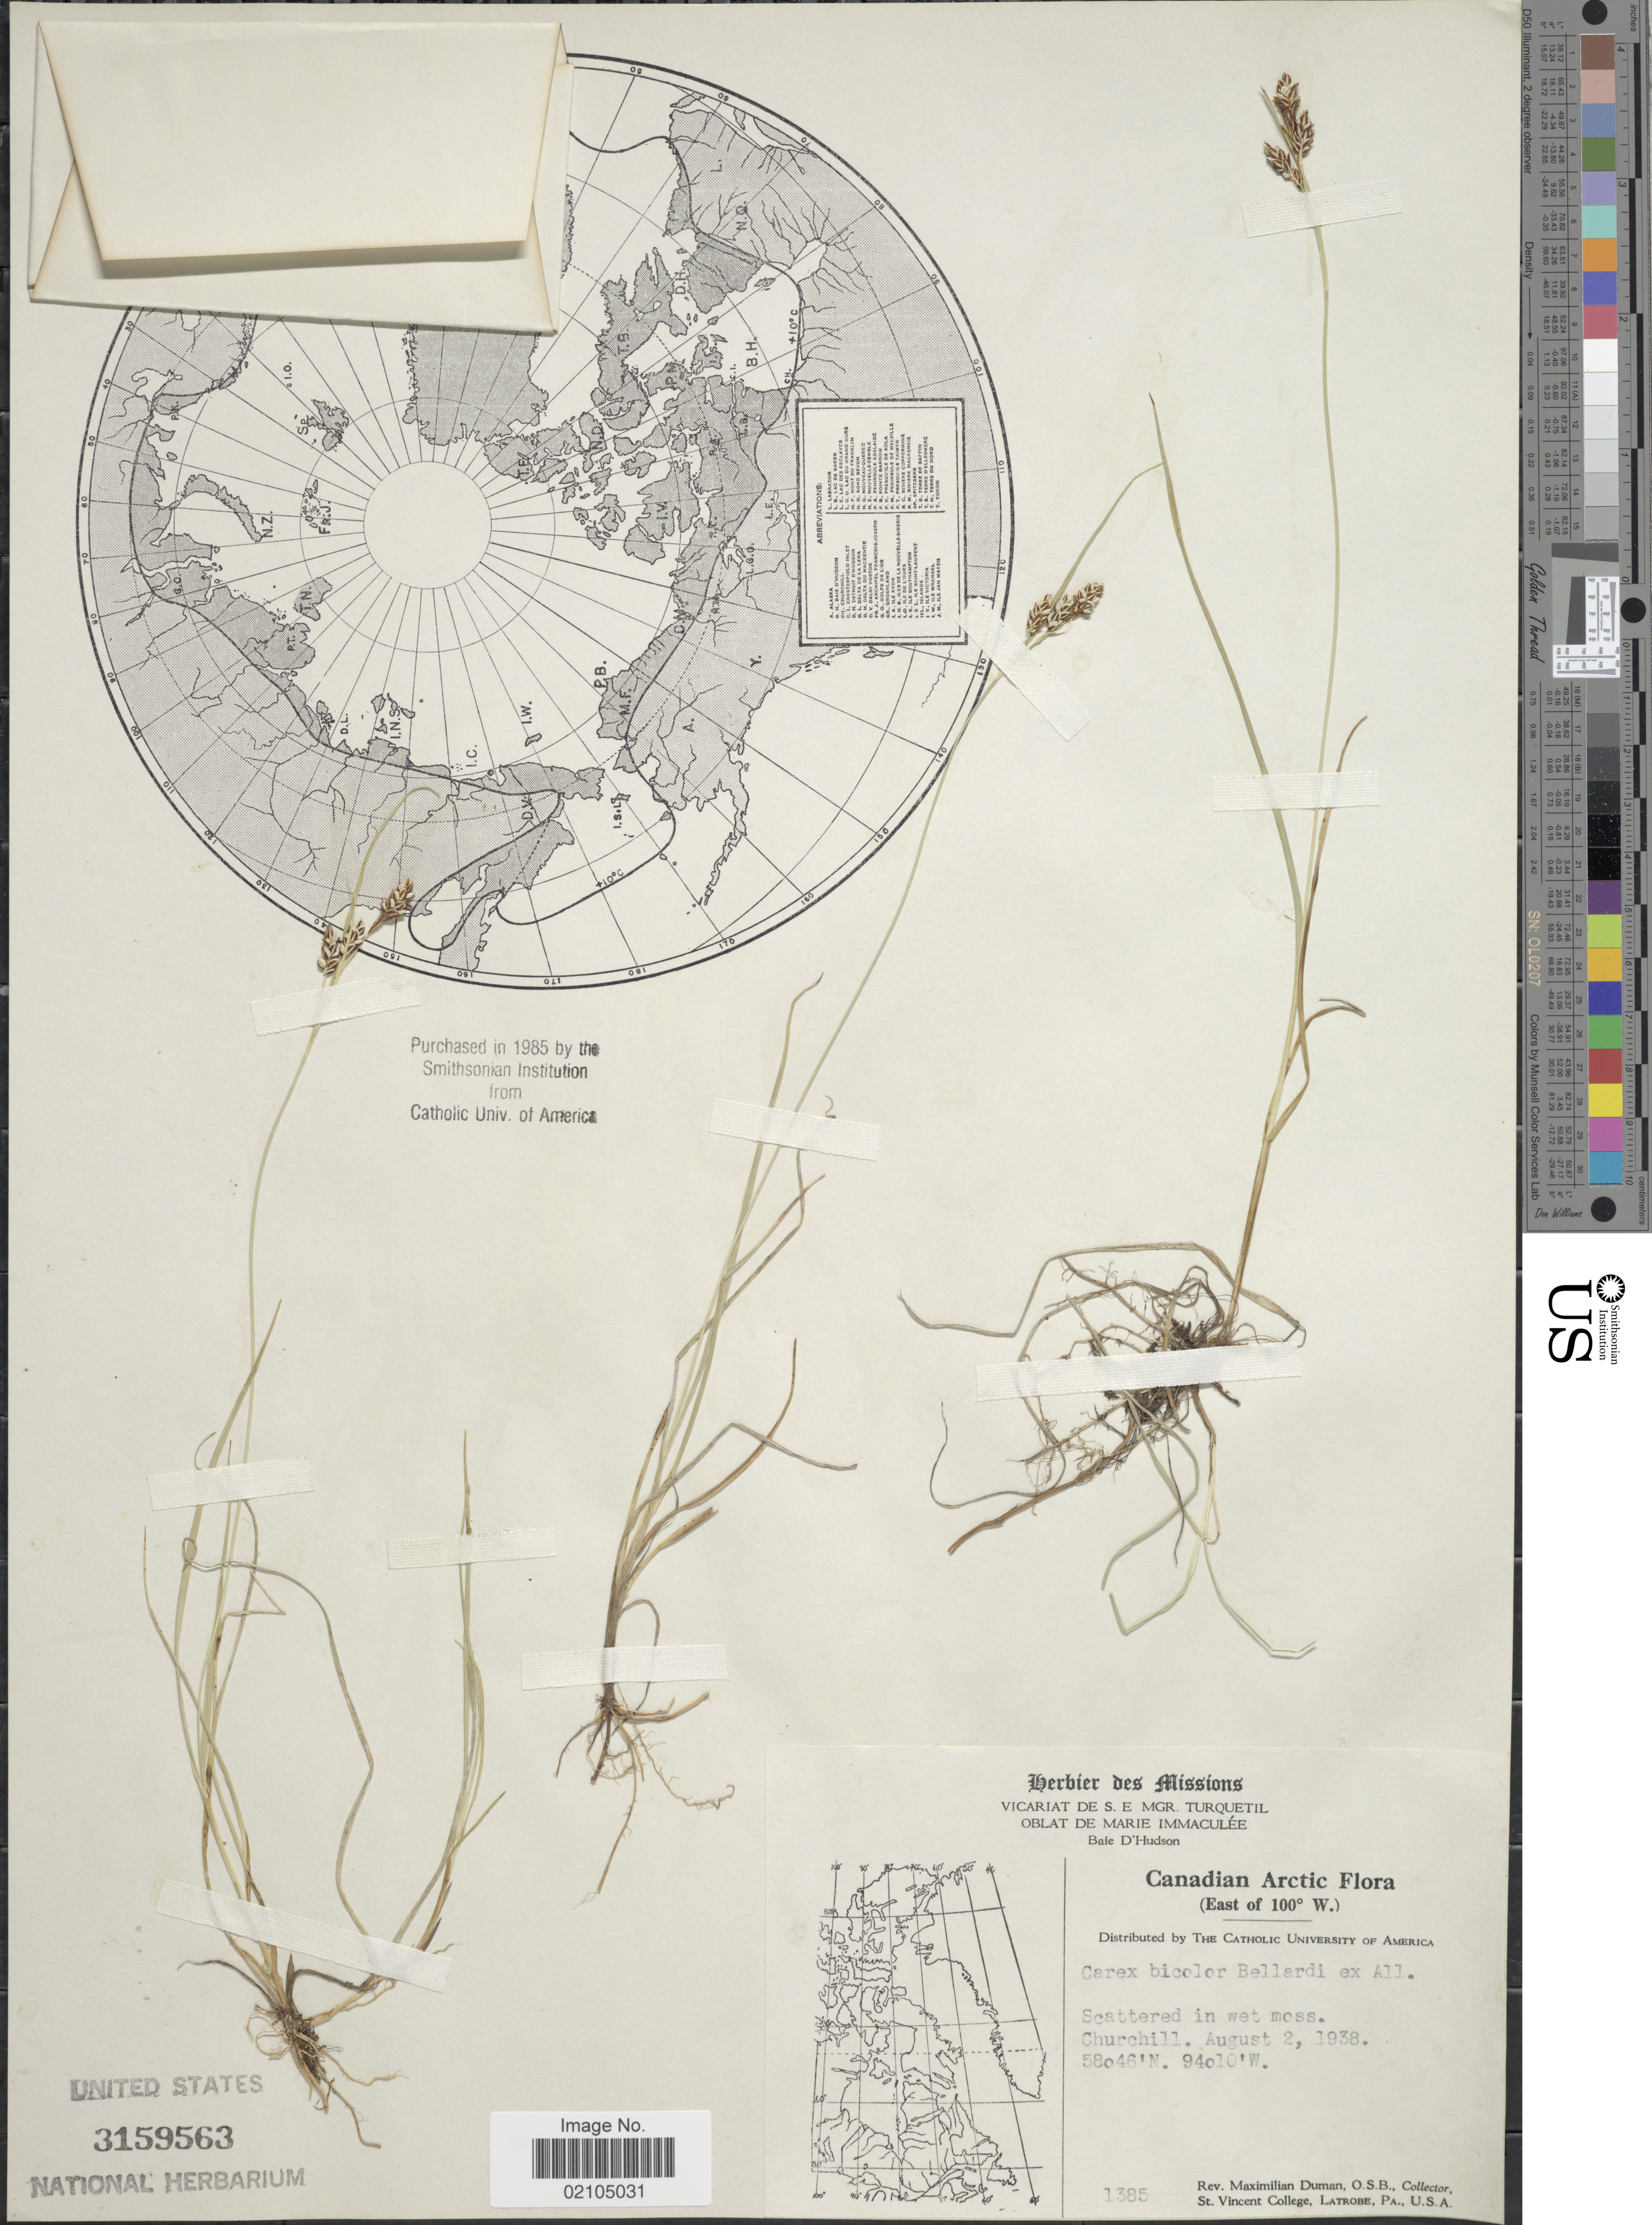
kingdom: Plantae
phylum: Tracheophyta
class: Liliopsida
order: Poales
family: Cyperaceae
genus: Carex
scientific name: Carex bicolor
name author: Bellardi ex All.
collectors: M. Duman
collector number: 1385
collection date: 1938-08-02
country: Canada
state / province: Manitoba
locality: Canadian Arctic. (East of 100º W.) Scattered in wet moss. Churchill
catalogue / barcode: US 3159563